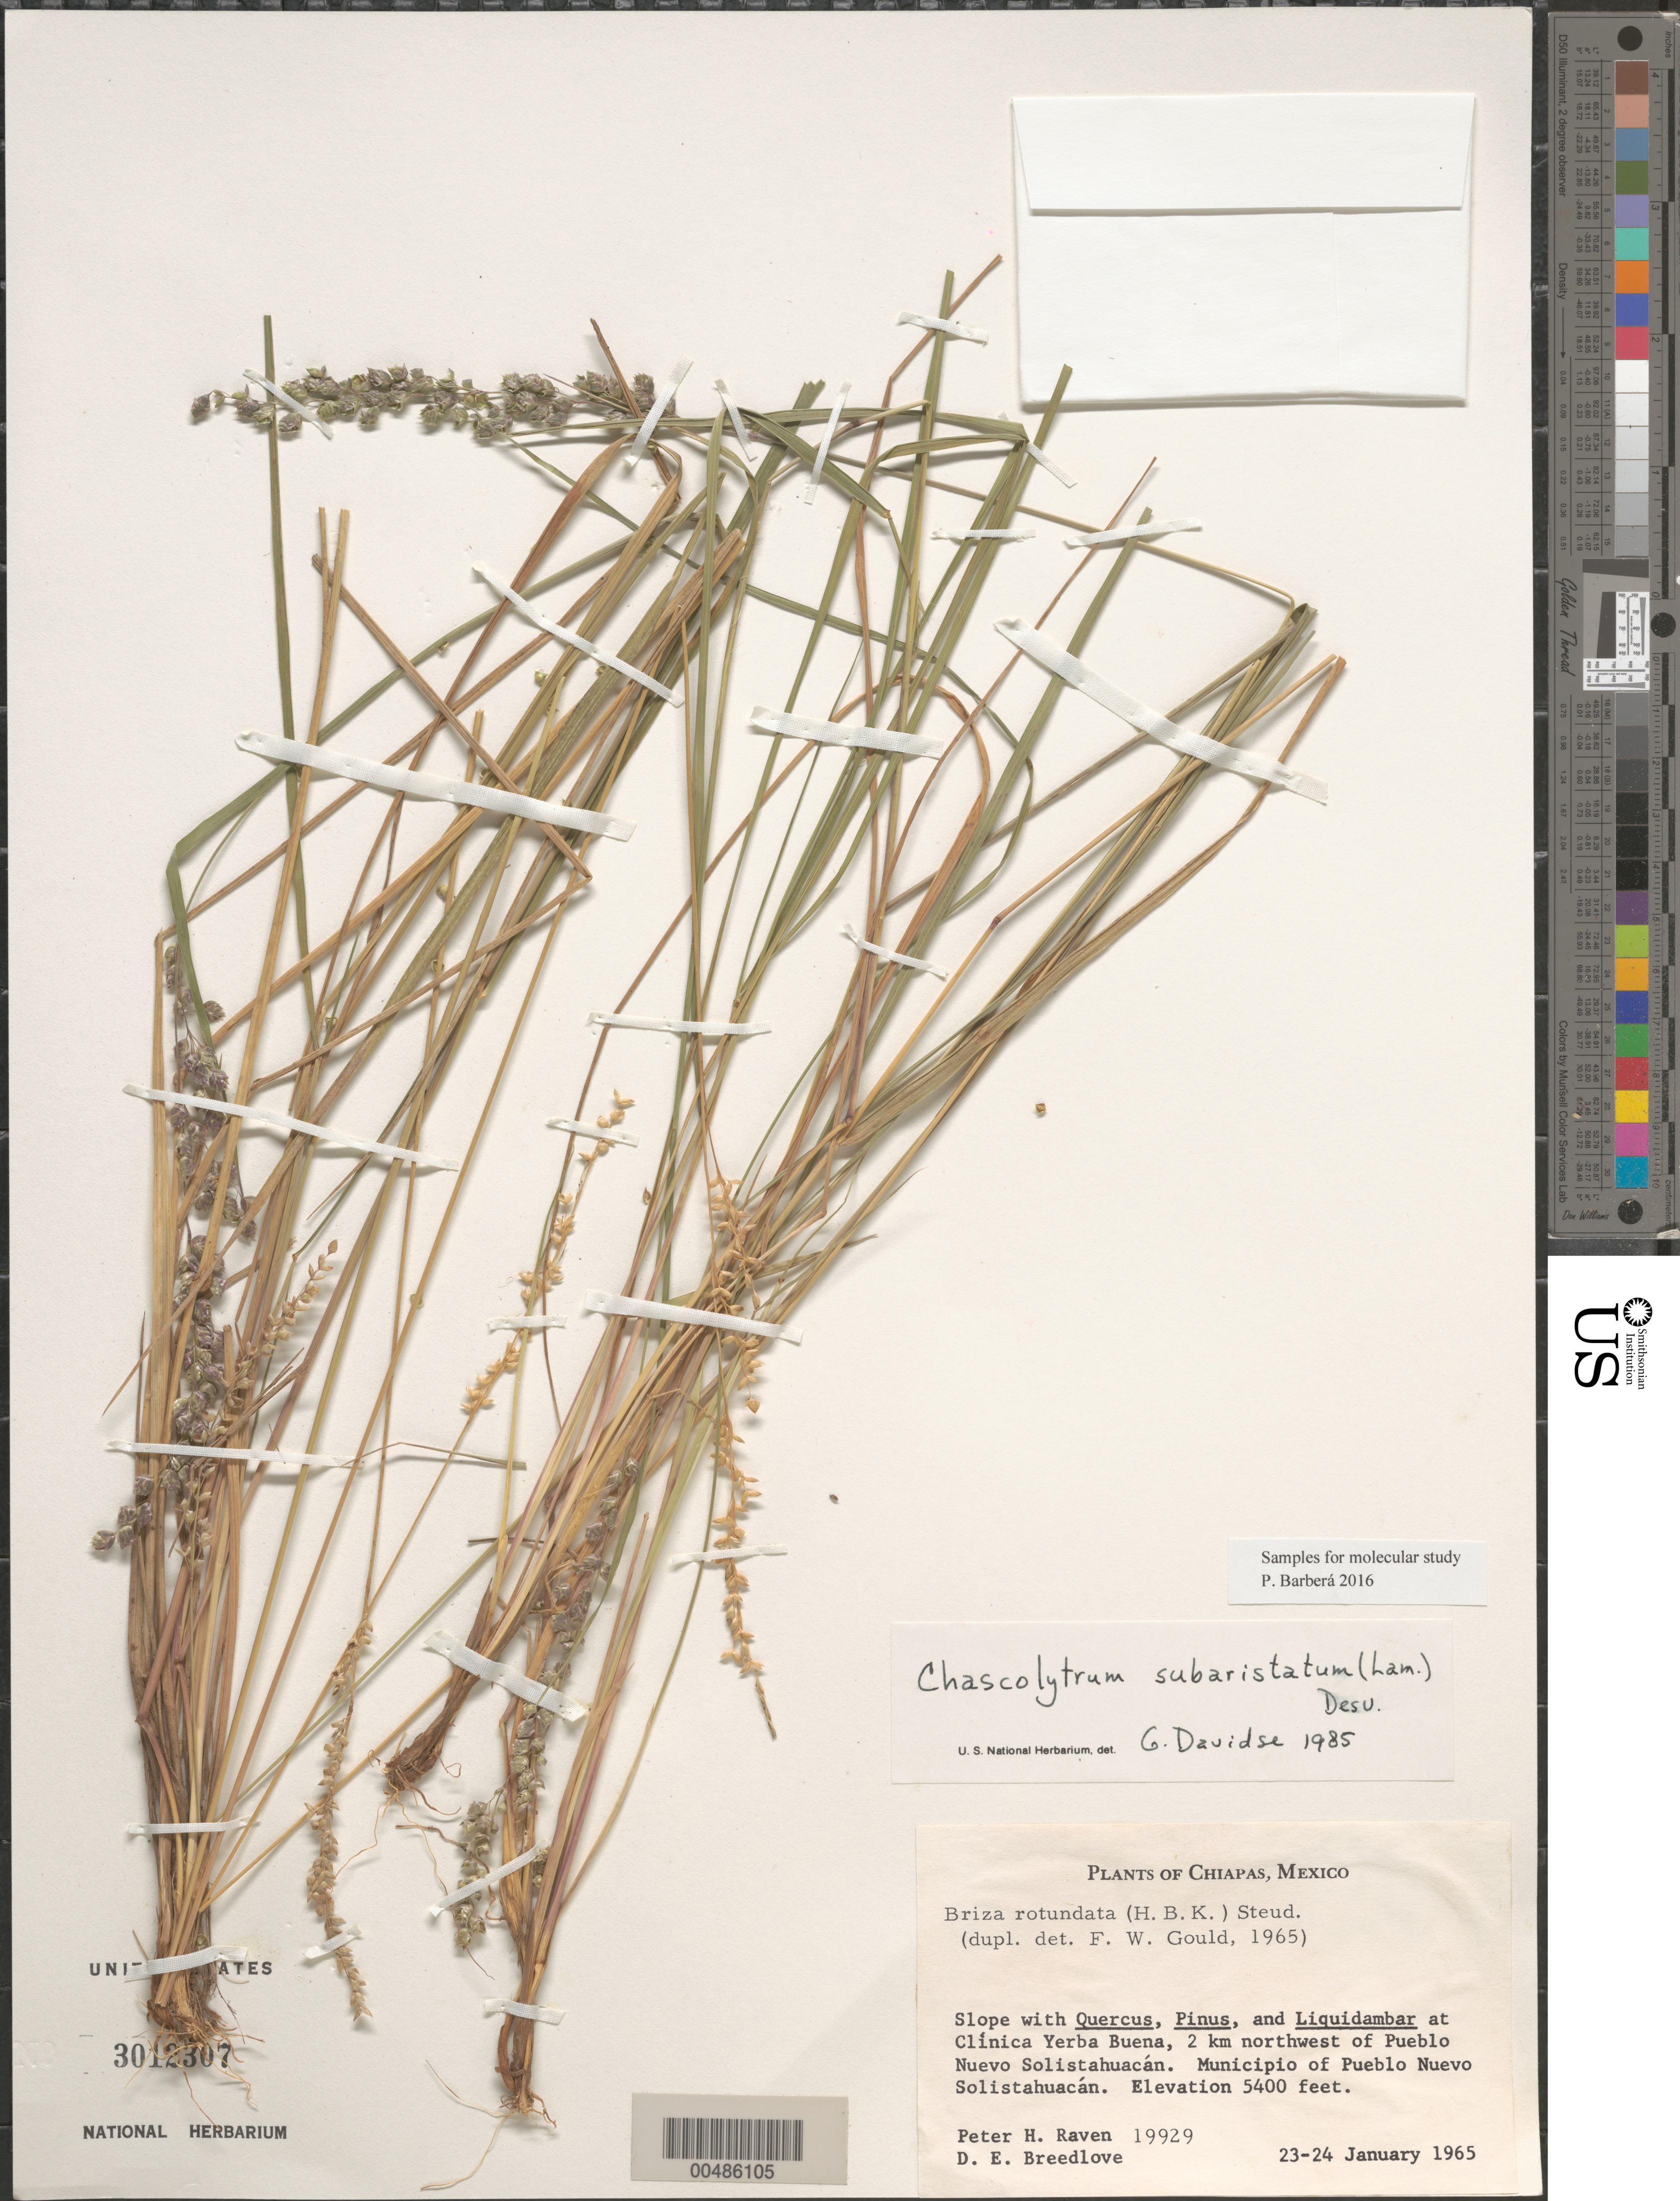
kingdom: Plantae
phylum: Tracheophyta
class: Liliopsida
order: Poales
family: Poaceae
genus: Chascolytrum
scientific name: Chascolytrum subaristatum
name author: (Lam.) Desv.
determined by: Davidse, Gerrit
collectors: P. H. Raven & D. E. Breedlove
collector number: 19929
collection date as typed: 23 Jan 1965 to 24 Jan 1965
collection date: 1965-01-23/1965-01-24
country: Mexico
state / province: Chiapas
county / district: Pueblo Nuevo Solistahuacán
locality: At Clínica Yerba Buena, 2 km NW of Pueblo Nuevo Solistahucán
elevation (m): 1646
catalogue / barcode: US 3012307